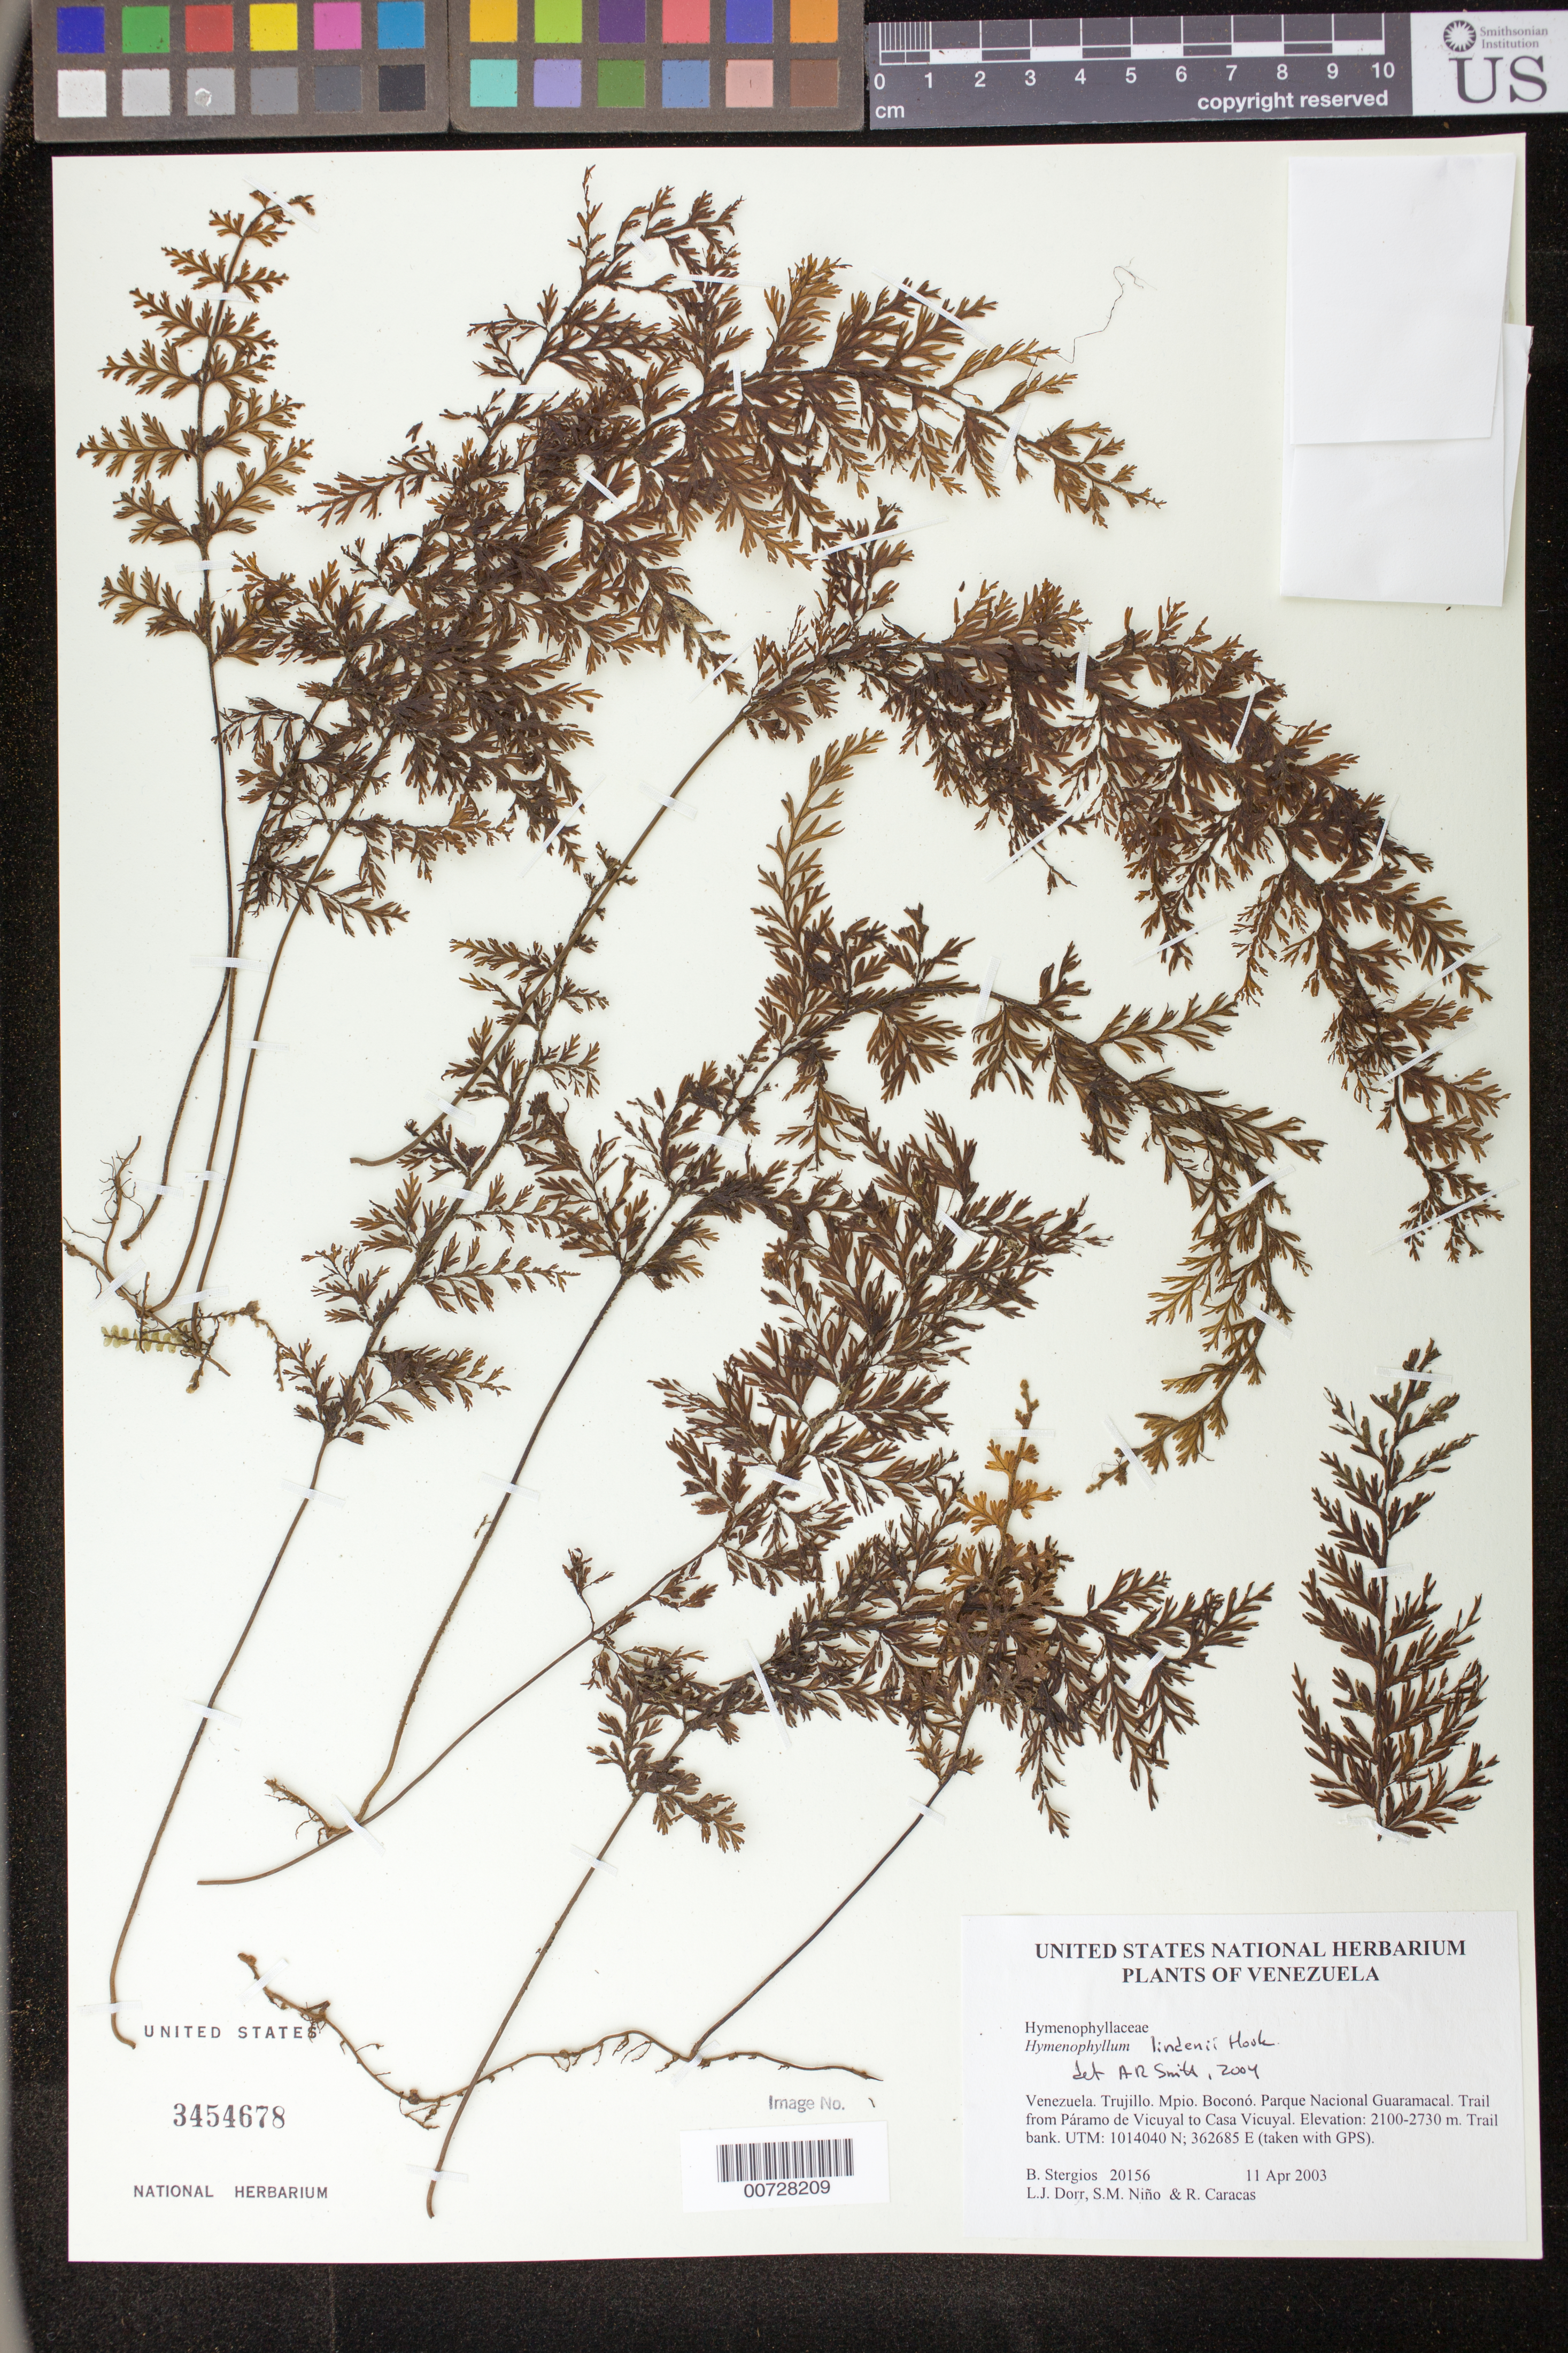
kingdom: Plantae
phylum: Tracheophyta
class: Polypodiopsida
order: Hymenophyllales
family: Hymenophyllaceae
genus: Hymenophyllum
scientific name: Hymenophyllum lindenii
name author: Hook.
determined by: Smith, Alan R., (UC)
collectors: B. G. Stergios, L. J. Dorr, S. M. Niño & R. Caracas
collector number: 20156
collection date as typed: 11 Apr 2003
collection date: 2003-04-11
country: Venezuela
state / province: Trujillo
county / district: Boconó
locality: Parque Nacional Guaramacal. Trail from Páramo de Vicuyal to Casa Vicuyal.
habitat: Trail bank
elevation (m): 2100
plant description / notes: F, NY, PORT, UC, US, VEN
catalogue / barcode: US 3454678